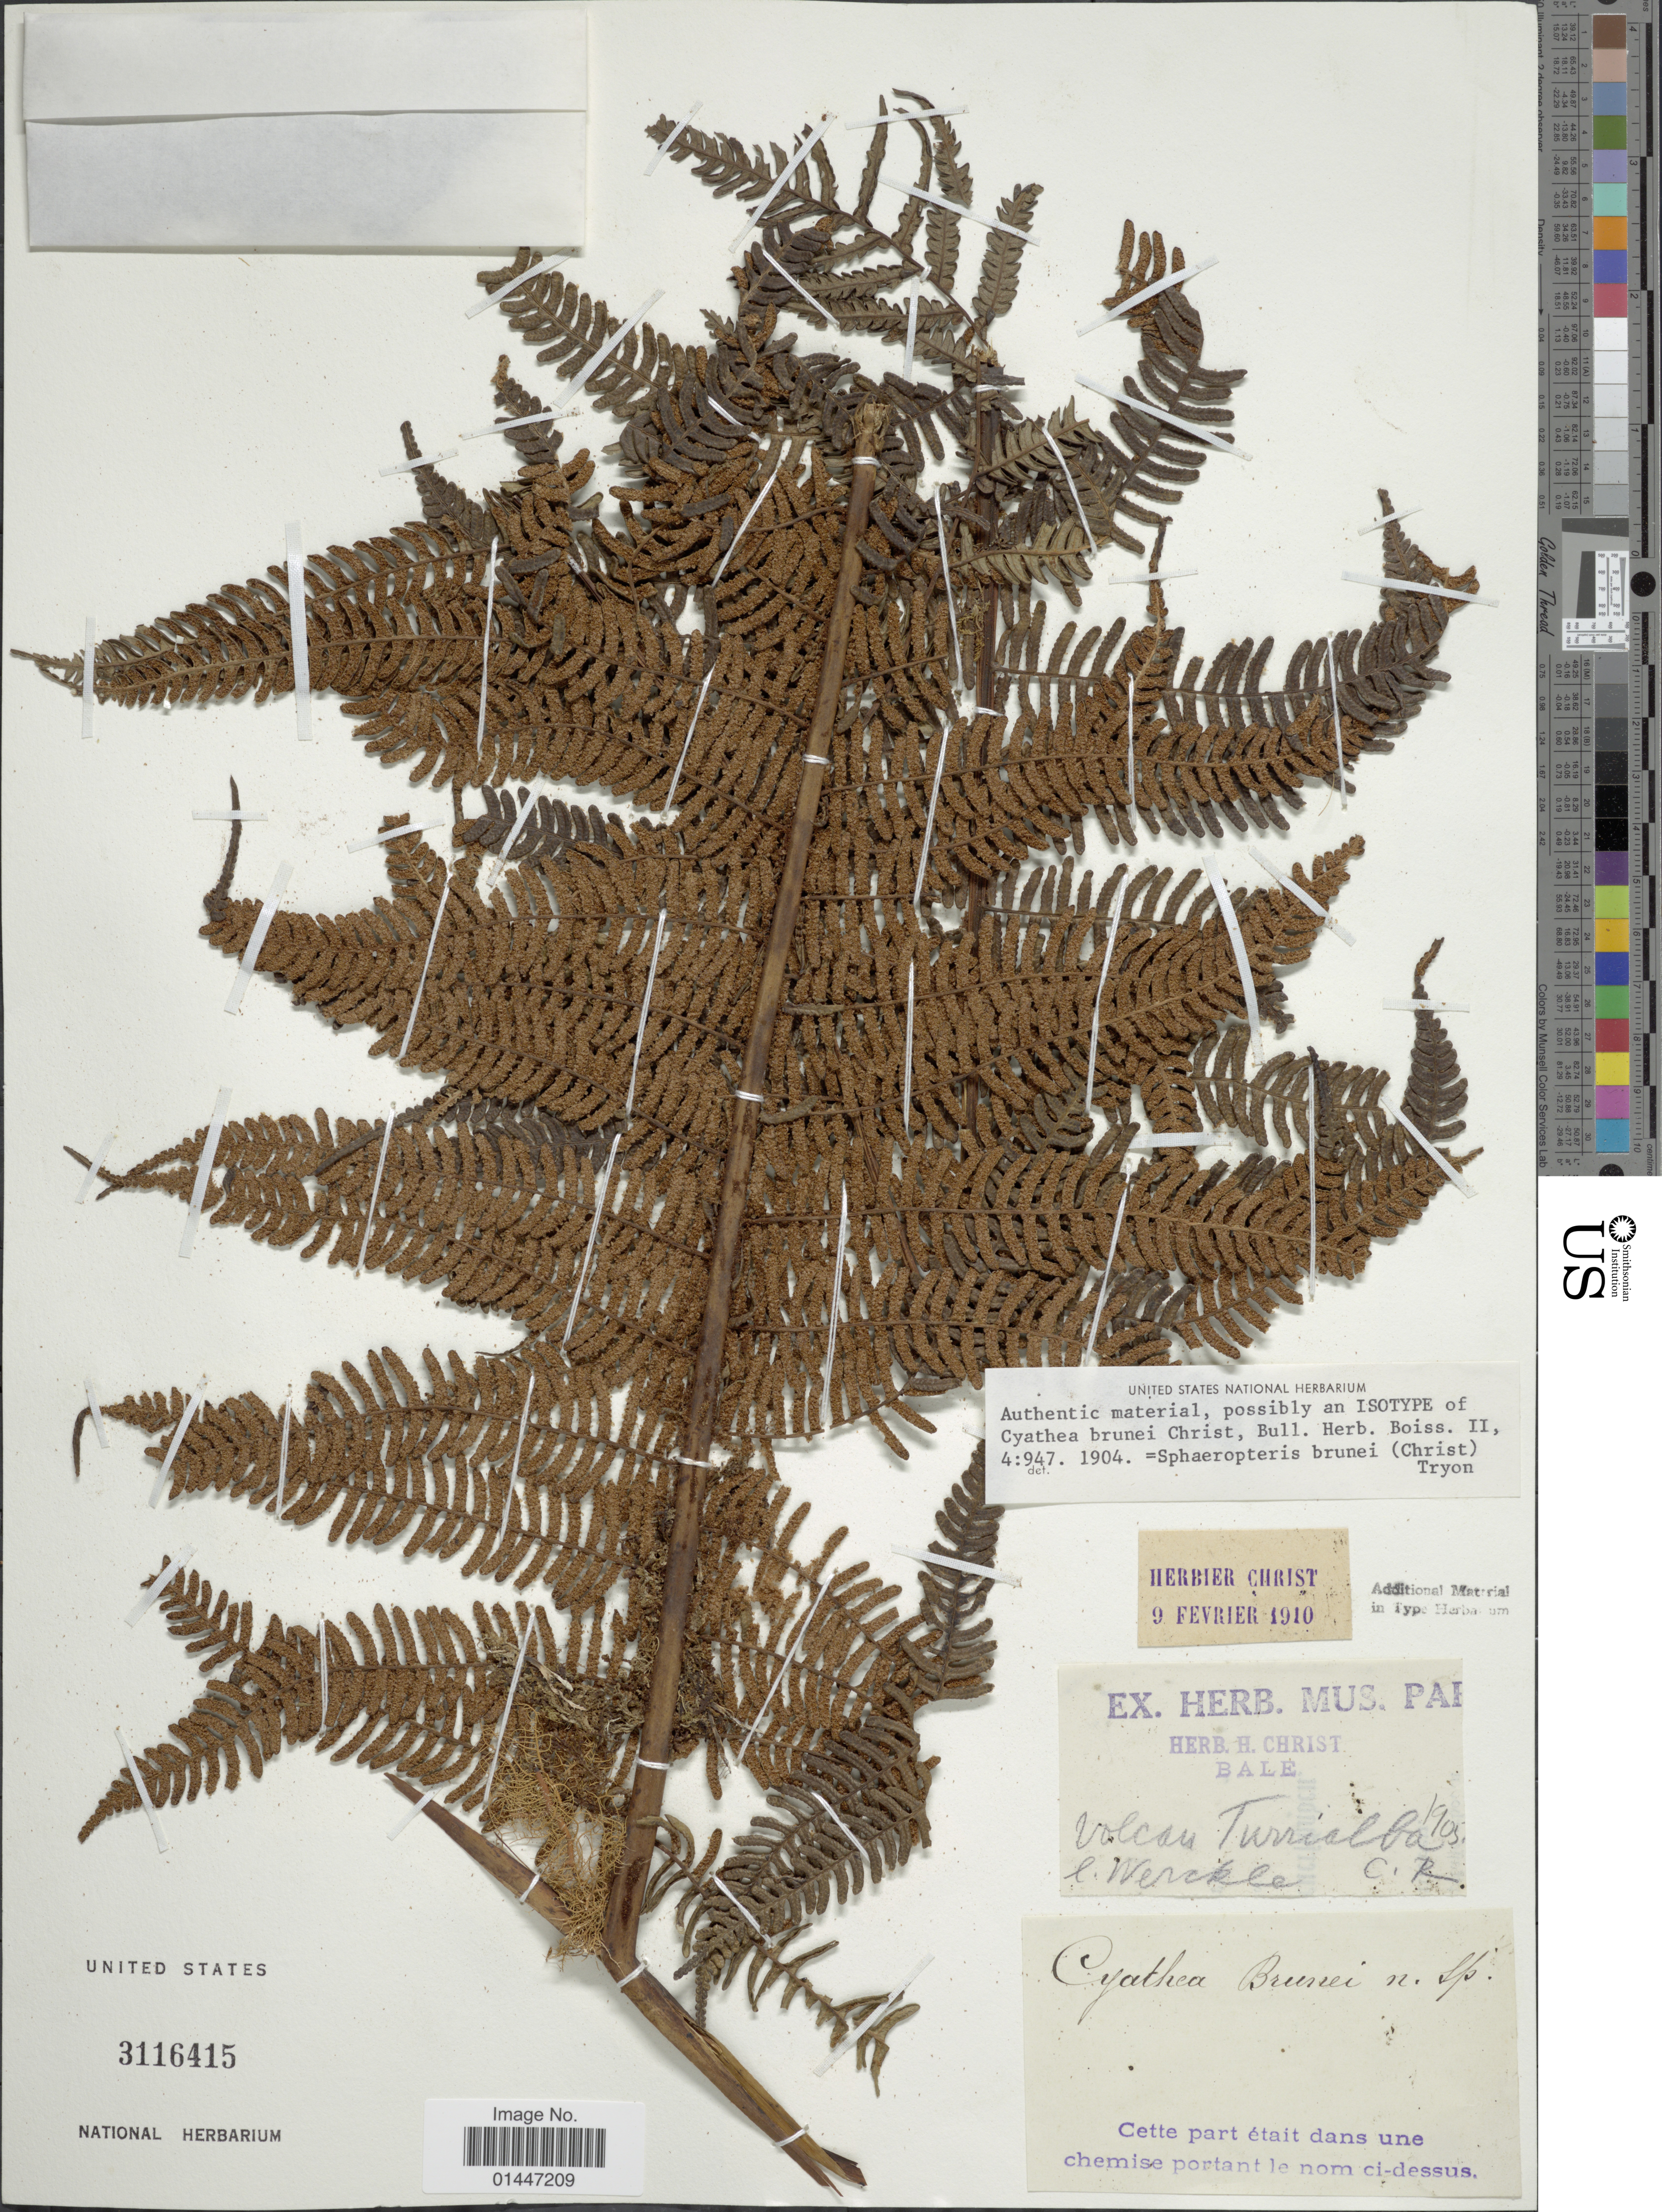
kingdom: Plantae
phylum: Tracheophyta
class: Polypodiopsida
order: Cyatheales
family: Cyatheaceae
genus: Sphaeropteris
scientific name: Sphaeropteris brunei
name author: (Christ) R.M. Tryon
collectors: C. C Wercklé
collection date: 1905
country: Costa Rica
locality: Volcan Turrialba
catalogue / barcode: US 3116415